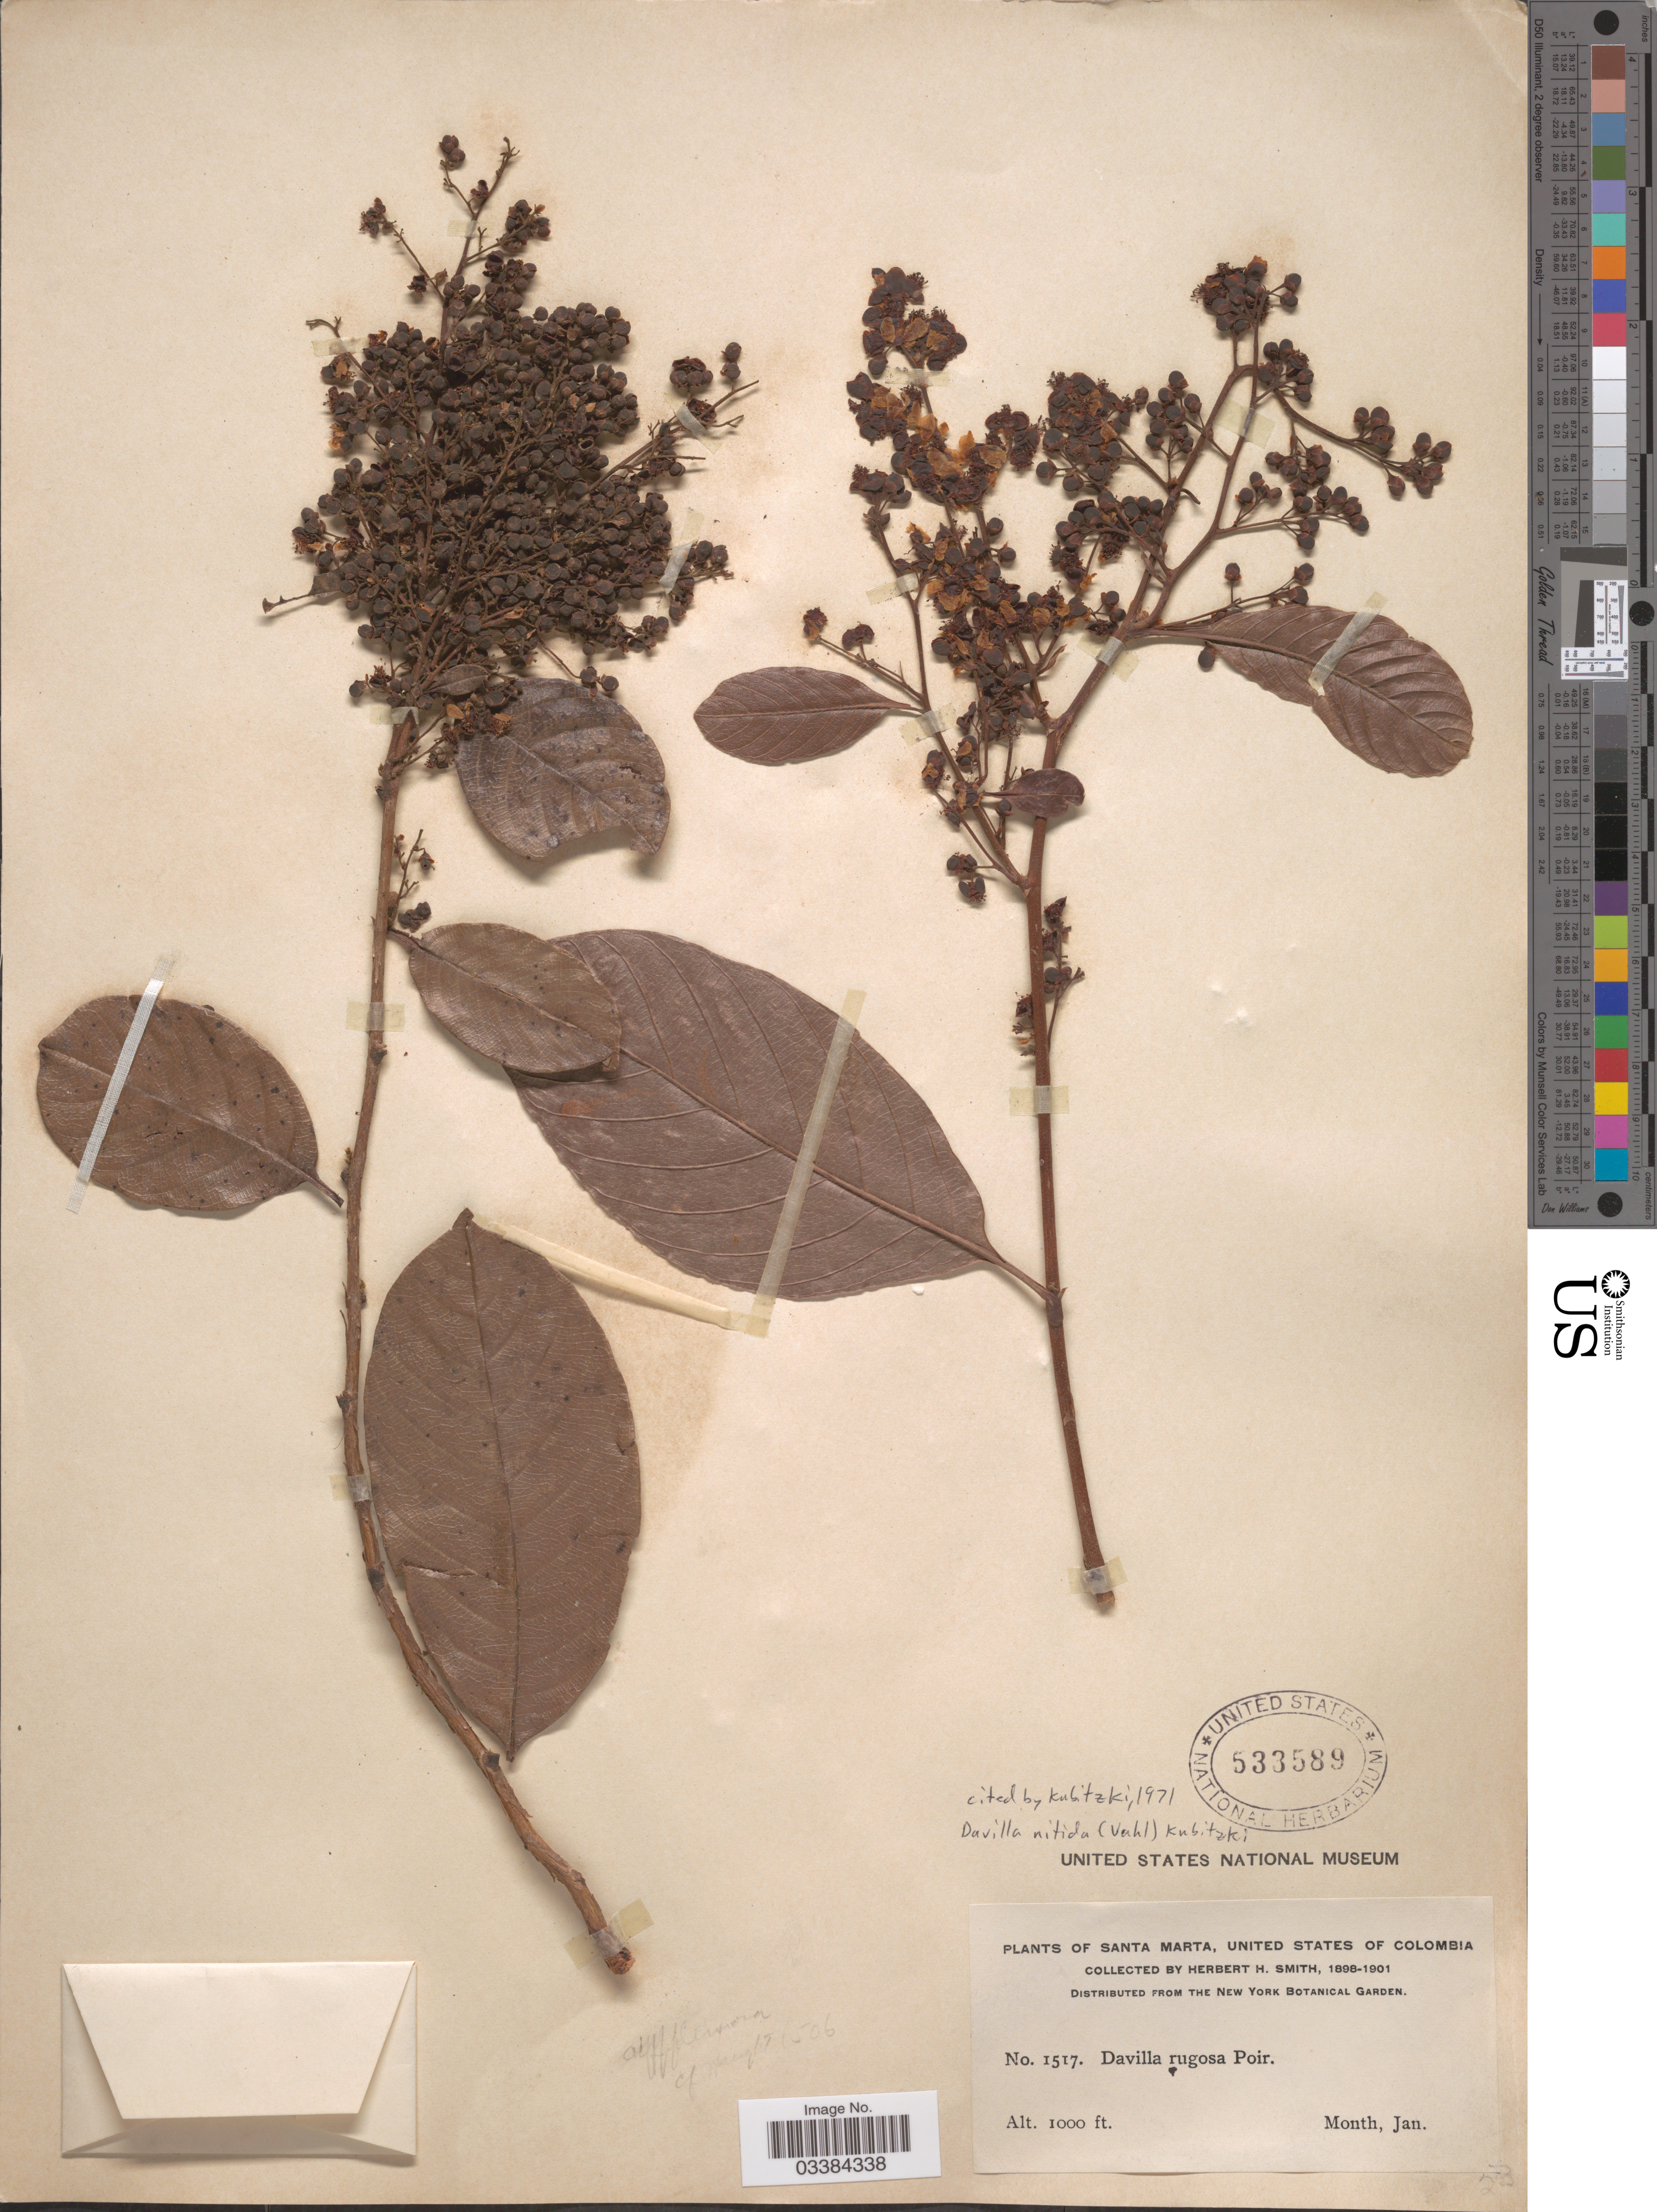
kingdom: Plantae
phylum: Tracheophyta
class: Magnoliopsida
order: Dilleniales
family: Dilleniaceae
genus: Davilla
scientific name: Davilla nitida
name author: (Vahl) Kubitzki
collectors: Herbert H. Smith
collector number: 1517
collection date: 1898-01/1901-01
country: Colombia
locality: Santa Marta, United States of Colombia.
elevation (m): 305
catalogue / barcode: US 533589